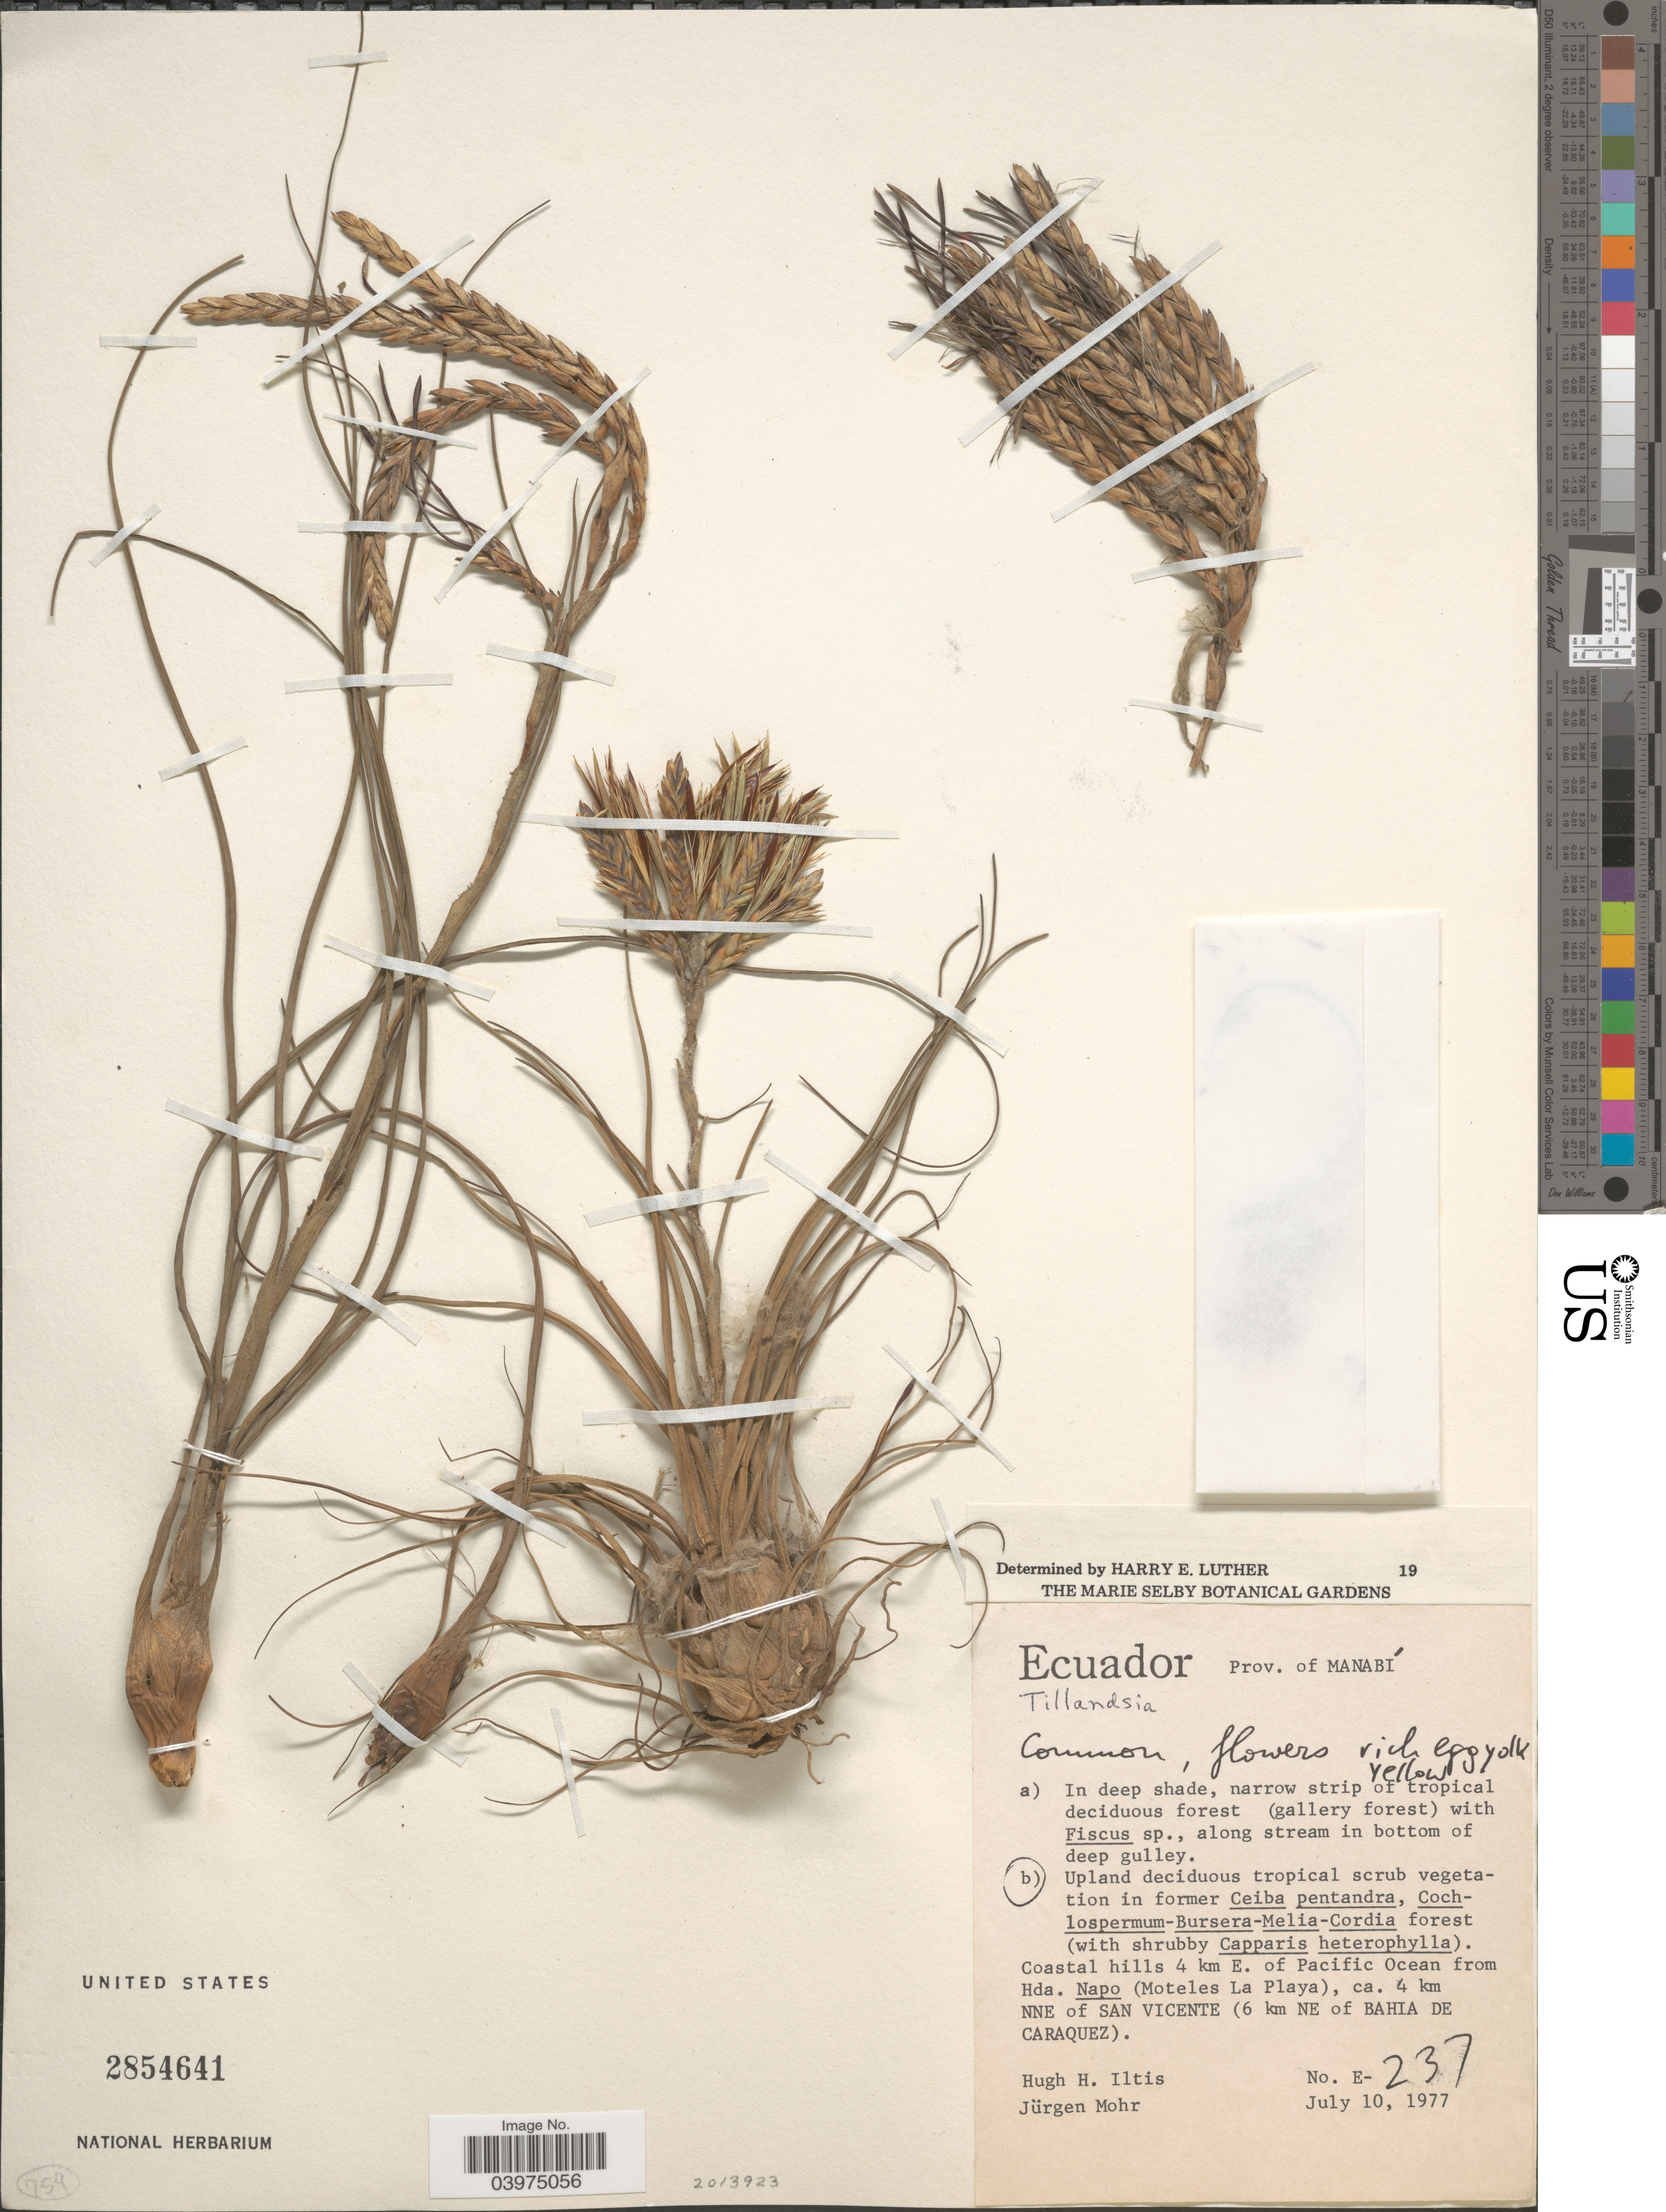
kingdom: Plantae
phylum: Tracheophyta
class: Liliopsida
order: Poales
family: Bromeliaceae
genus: Tillandsia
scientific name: Tillandsia sp.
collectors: H. H. Iltis & J. Mohr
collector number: E-237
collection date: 1977-07-10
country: Ecuador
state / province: Manabí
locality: Coastal hills 4 km E. of Pacific Ocean from Hda. Napo (Moteles La Playa), ca. 4 km NNE of San Vicente (6 km NE of Bahia de Caraquez).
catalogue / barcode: US 2854641